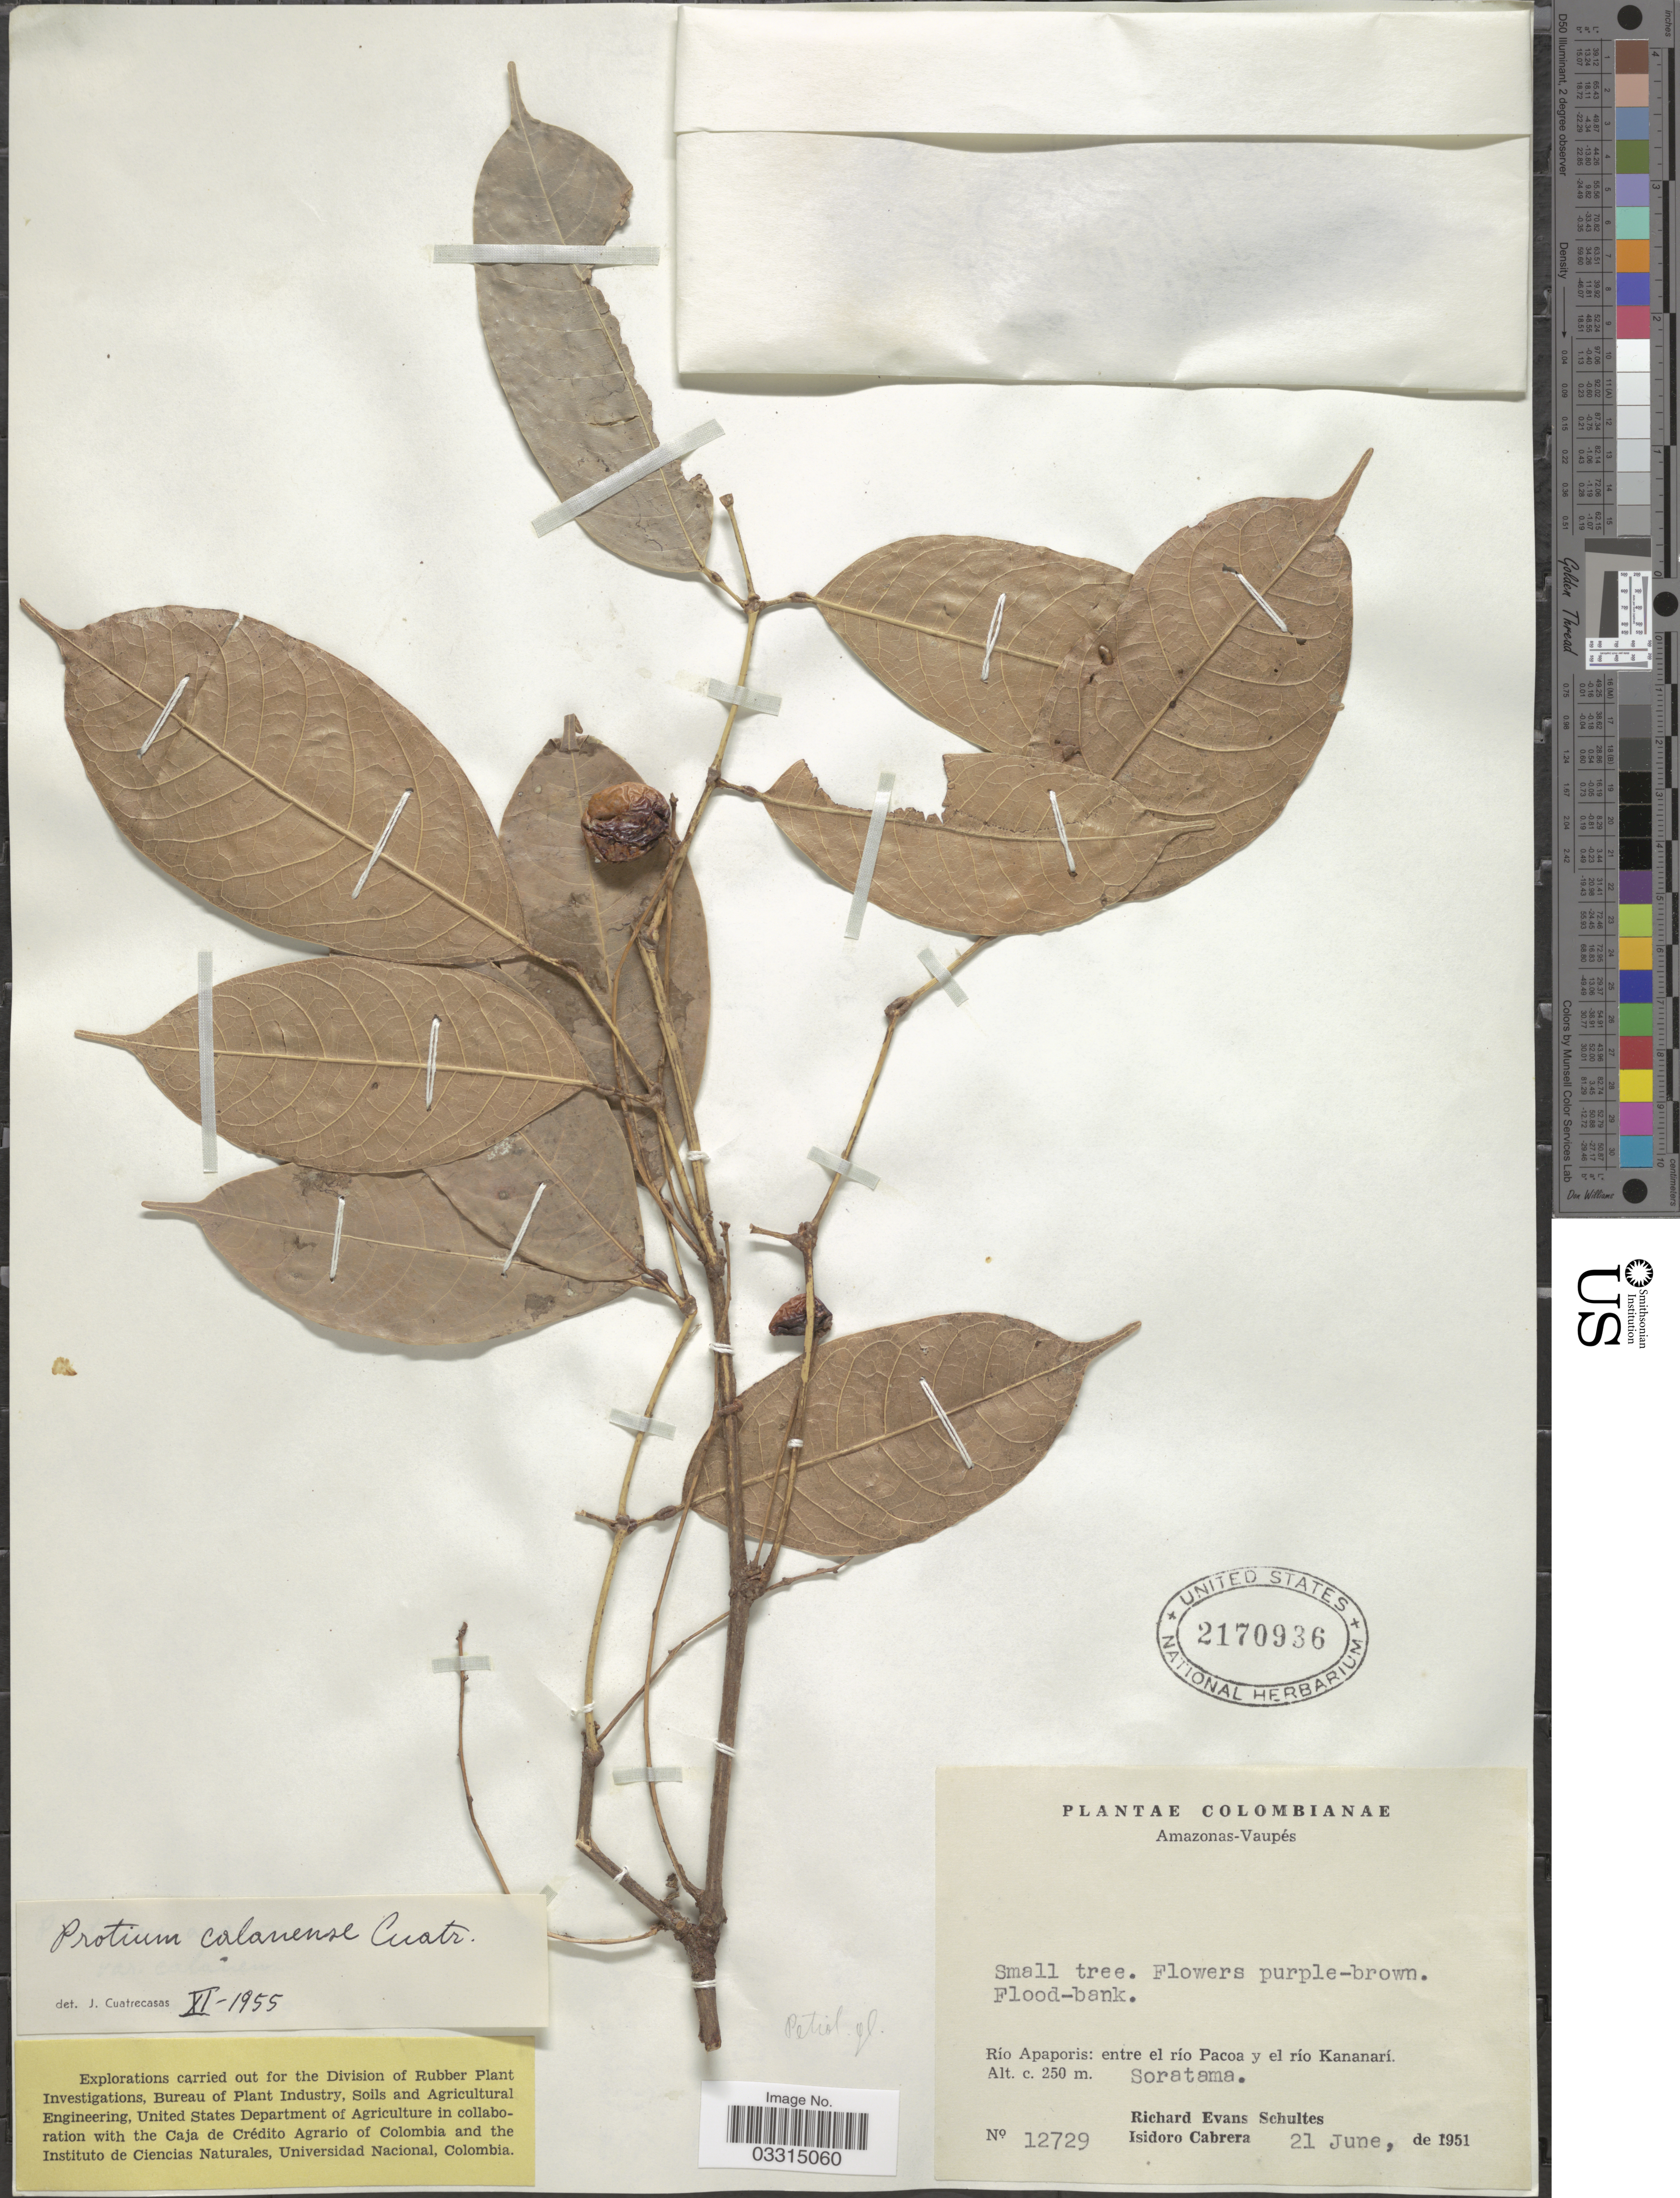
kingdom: Plantae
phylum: Tracheophyta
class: Magnoliopsida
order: Sapindales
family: Burseraceae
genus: Protium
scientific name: Protium calanense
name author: Cuatrec.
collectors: R. E. Schultes & I. Cabrera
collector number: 12729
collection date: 1951-06-21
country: Colombia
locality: Amazonas-Vaupés. Río Apaporis: entre el río Pacoa y el río Kananari. Soratama.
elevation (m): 250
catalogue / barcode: US 2170936